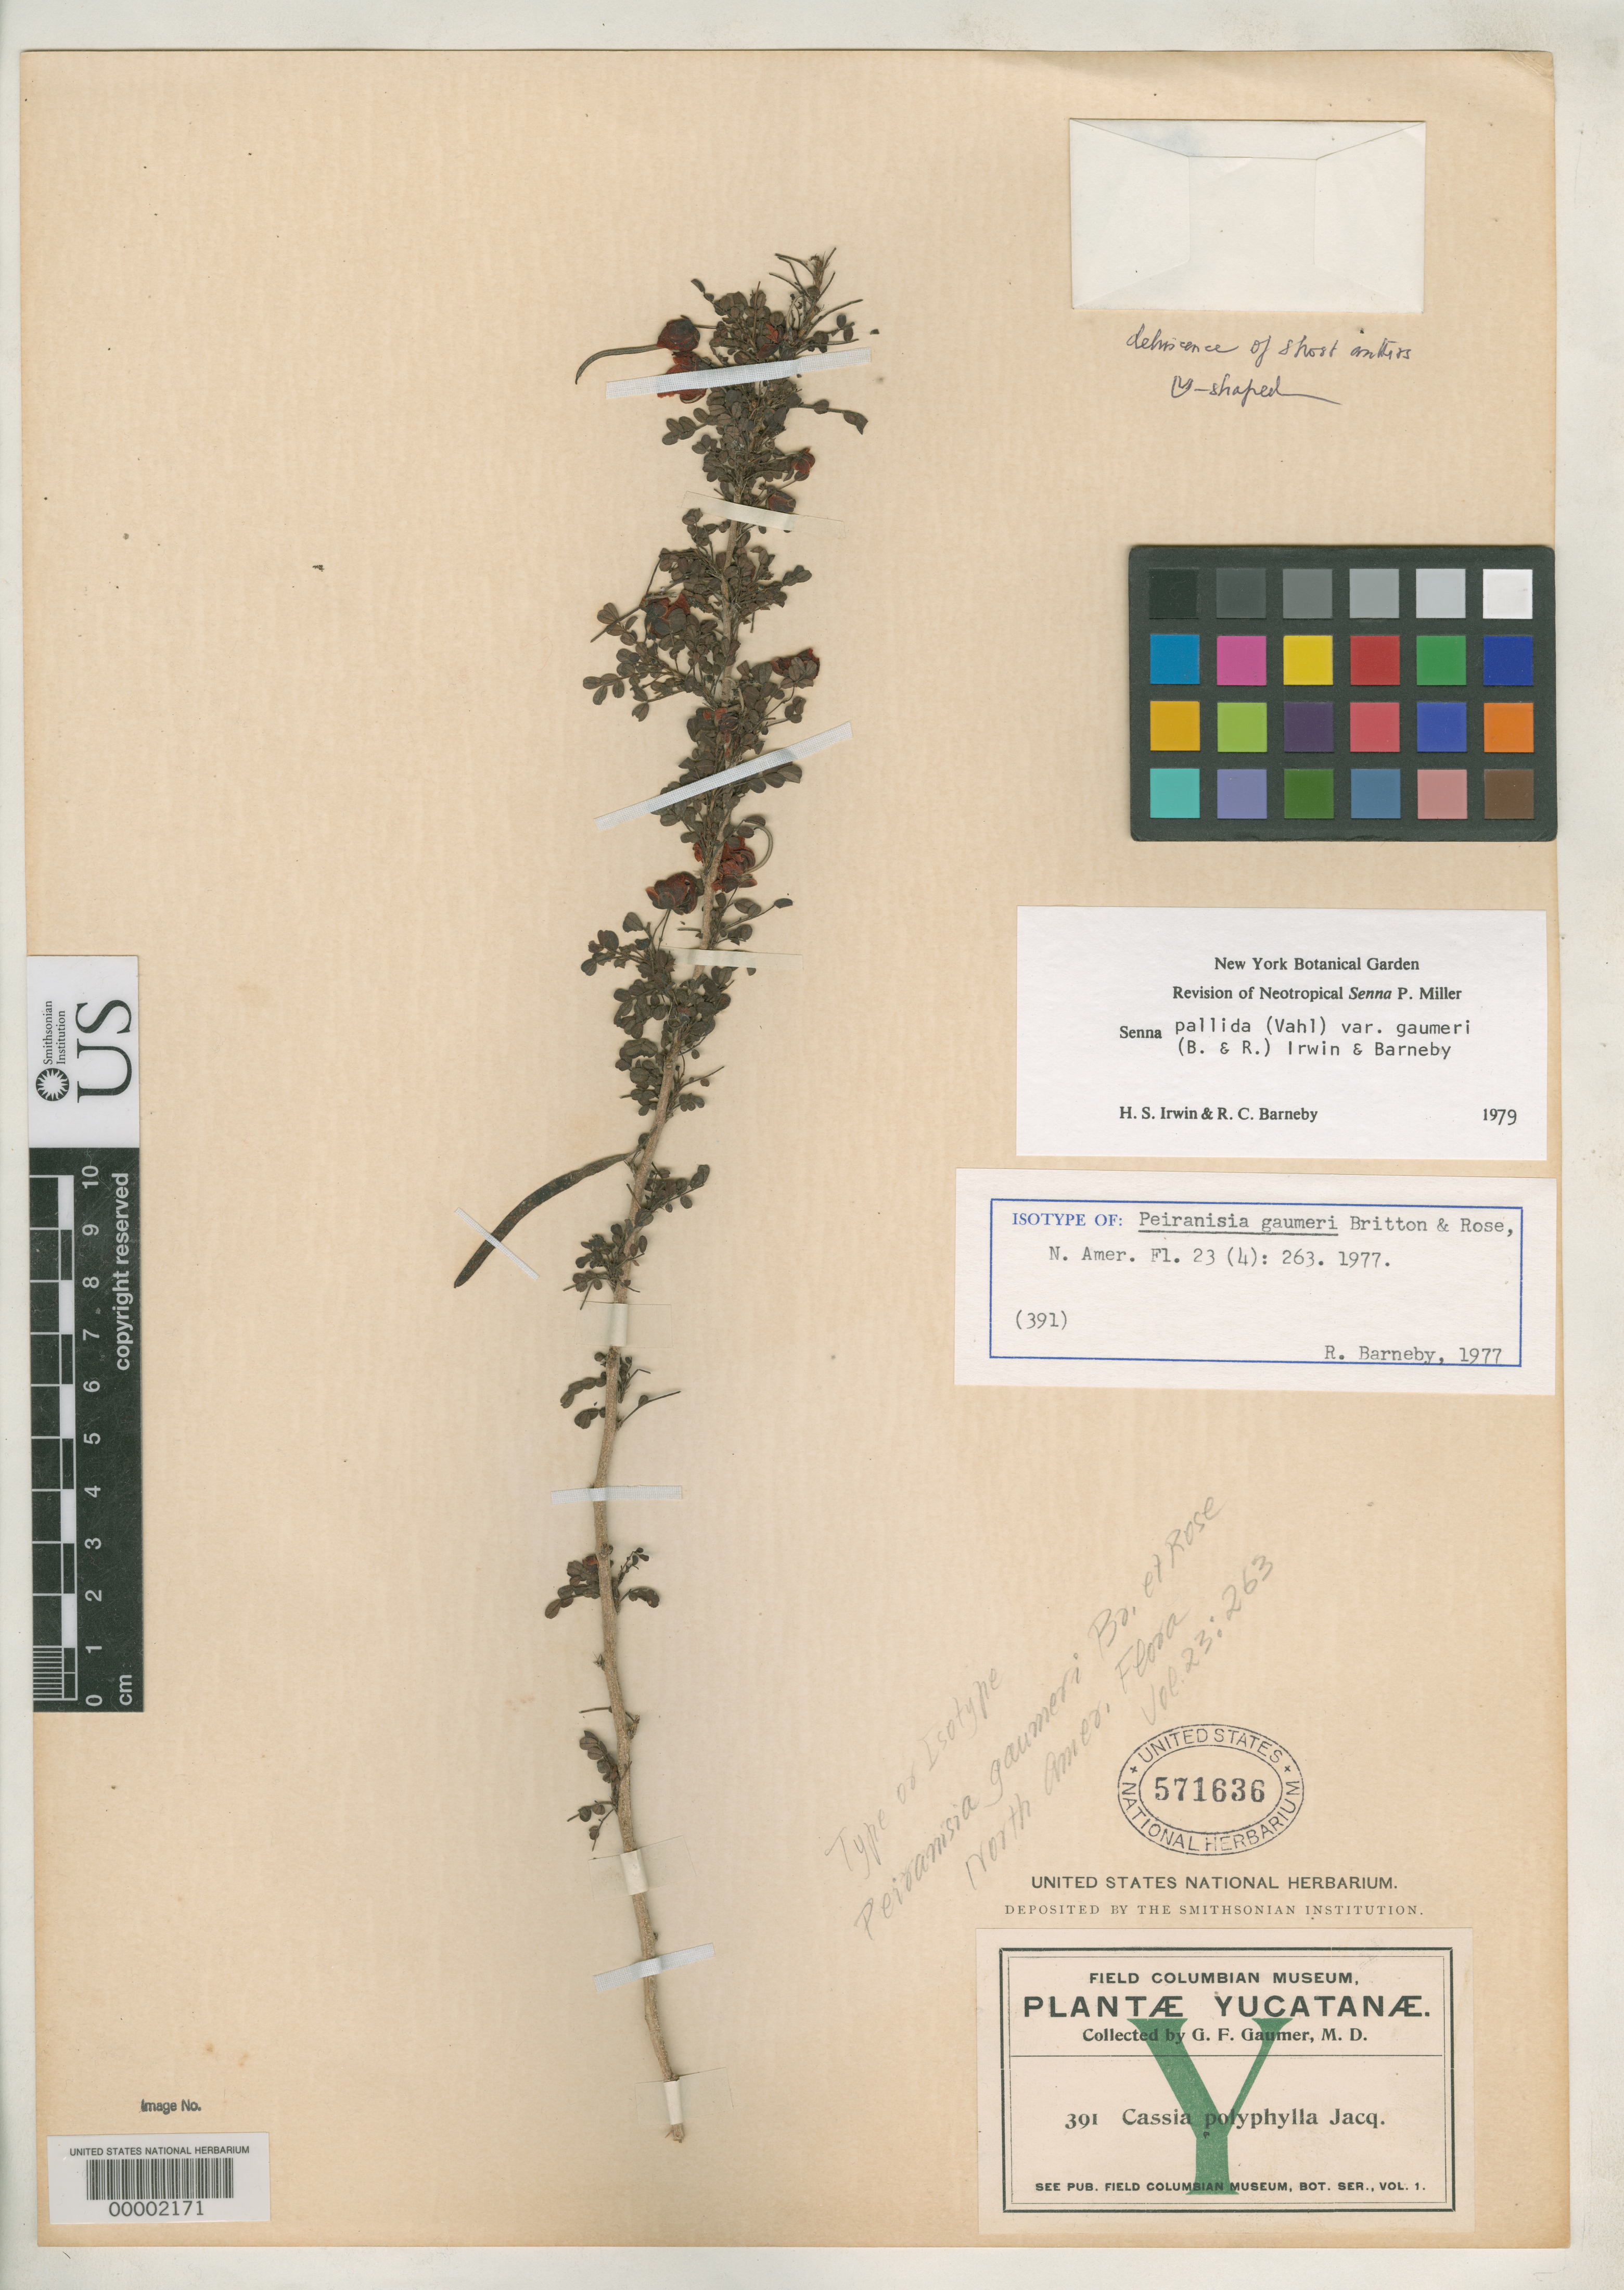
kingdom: Plantae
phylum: Tracheophyta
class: Magnoliopsida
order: Fabales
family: Fabaceae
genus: Peiranisia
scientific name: Peiranisia gaumeri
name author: Britton & Rose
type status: Isotype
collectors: G. F. Gaumer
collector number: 391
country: Mexico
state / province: Yucatán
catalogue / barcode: US 571636